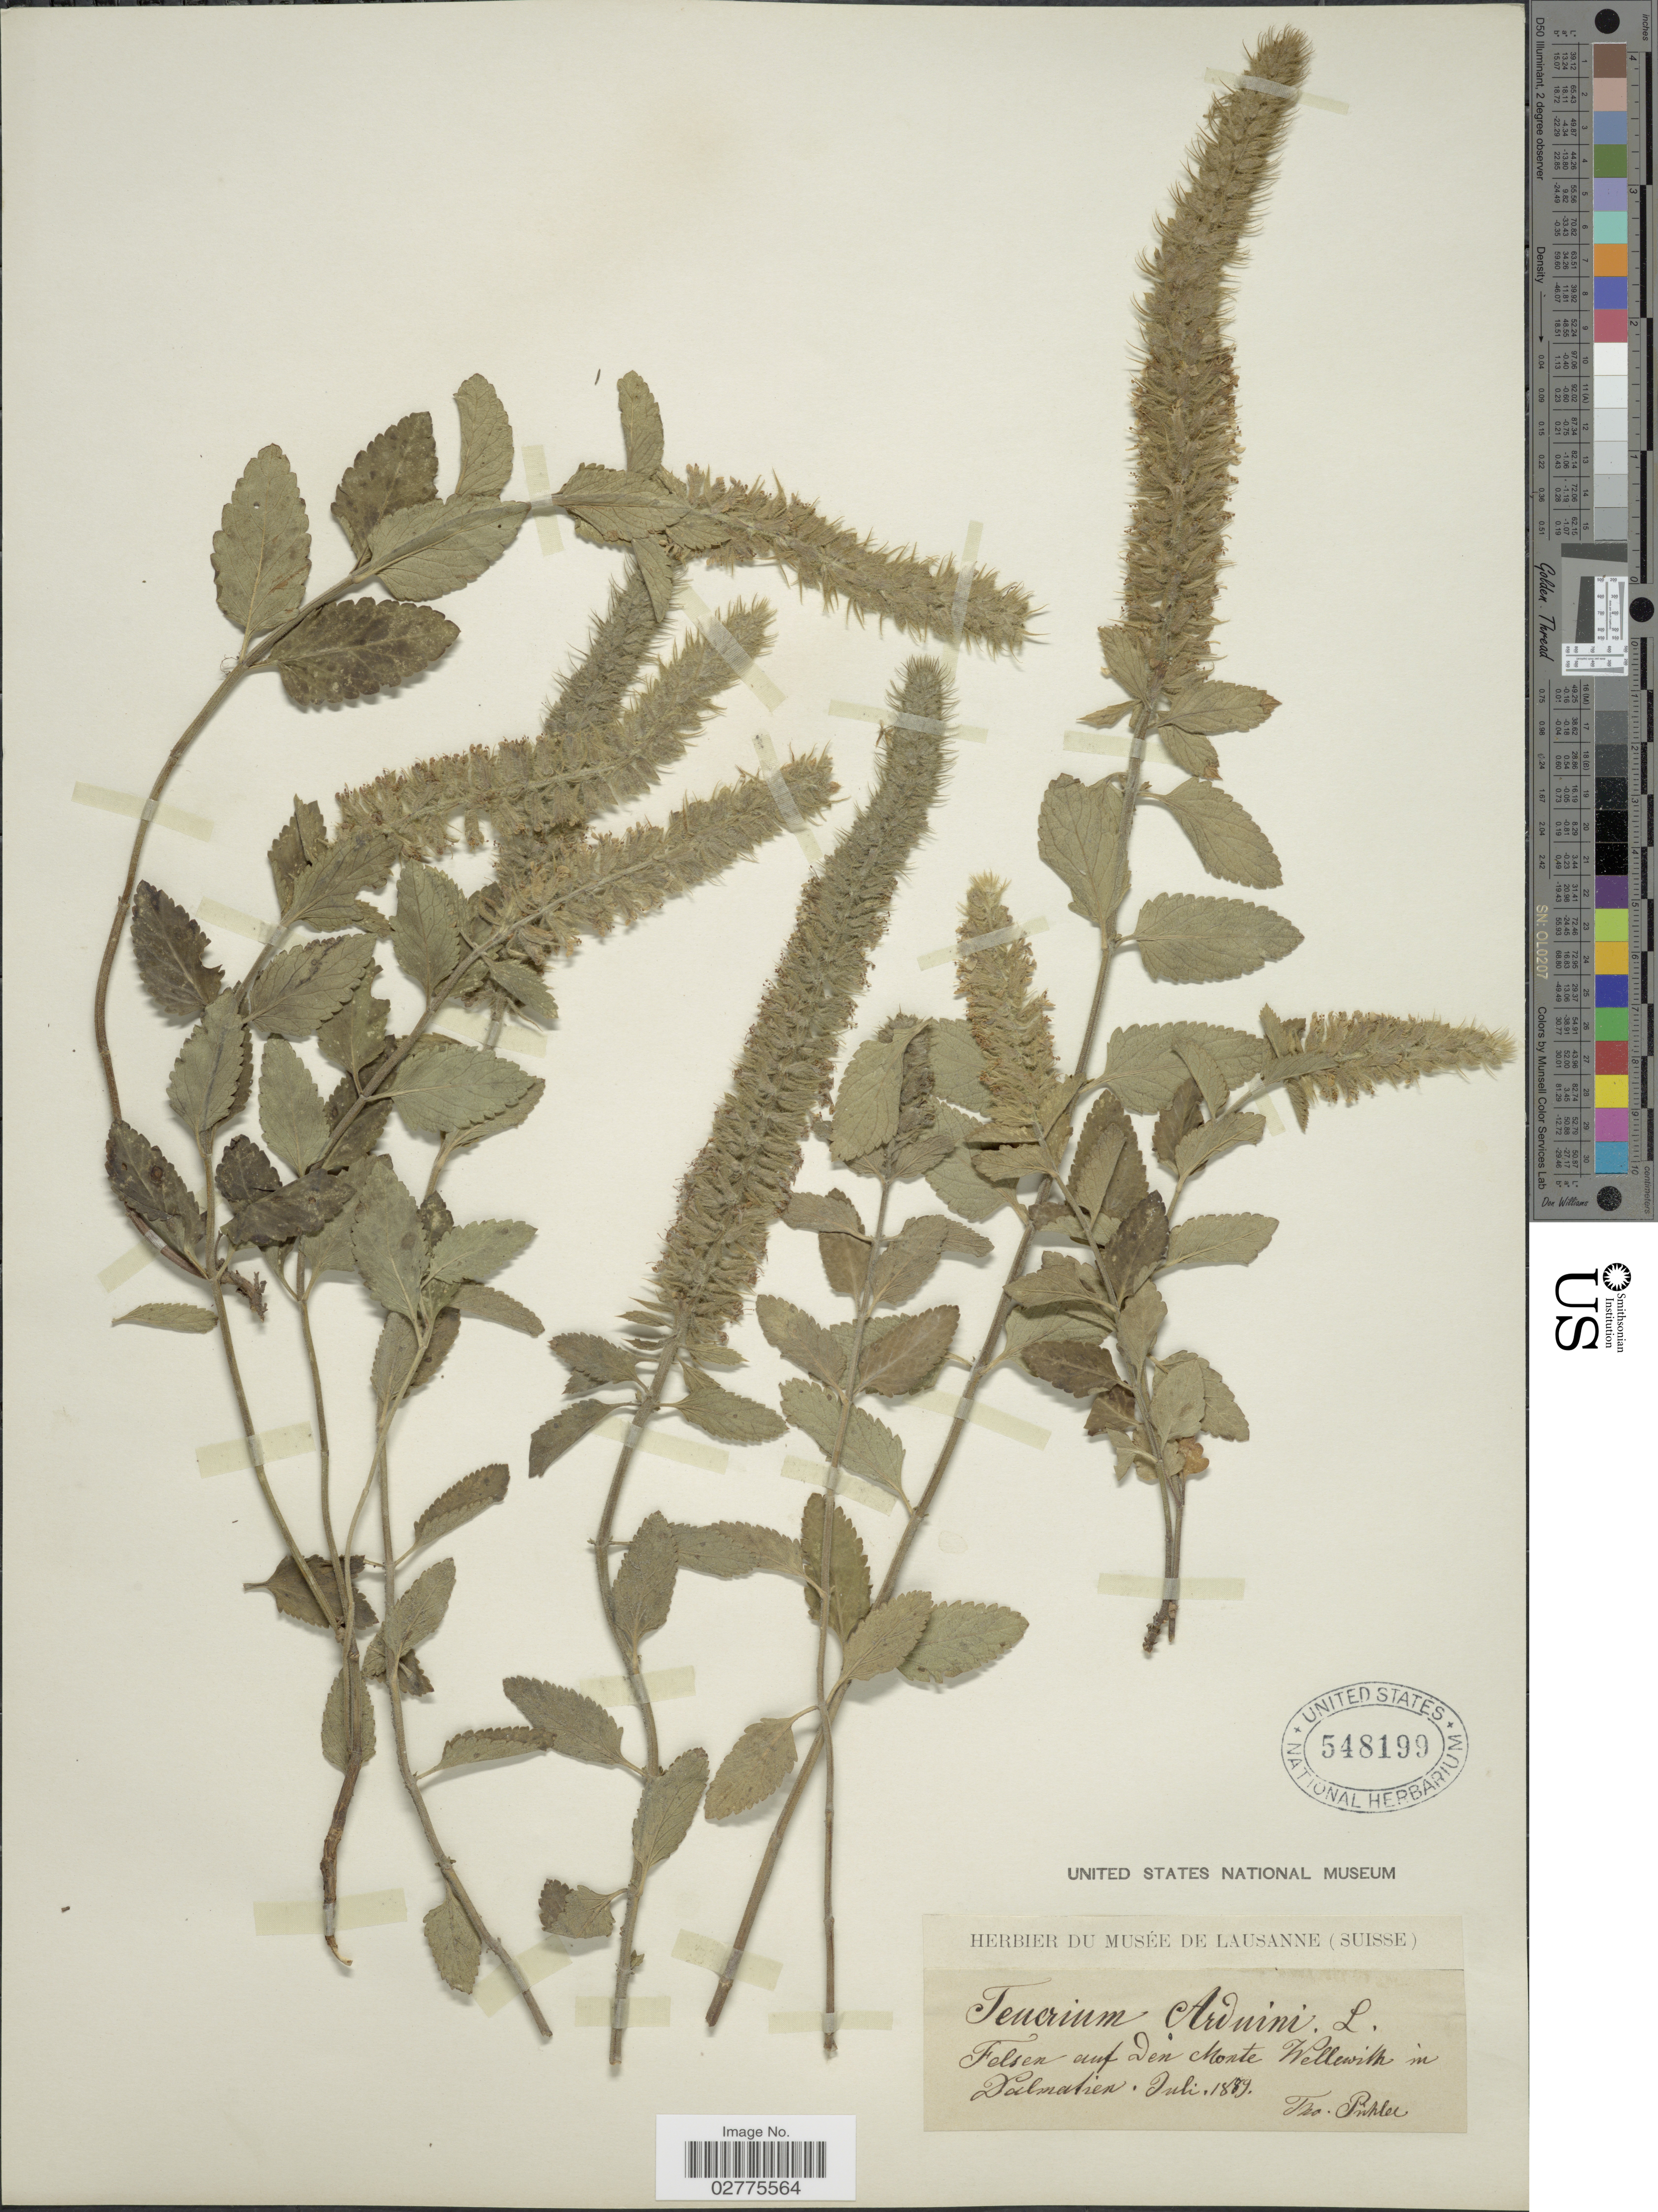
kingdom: Plantae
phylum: Tracheophyta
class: Magnoliopsida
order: Lamiales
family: Lamiaceae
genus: Teucrium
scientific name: Teucrium arduini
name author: L.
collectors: T. Pichler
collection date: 1889-07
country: Croatia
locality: Felsen auf ven Monte Wellewitz in Dalmatien.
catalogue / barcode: US 548199